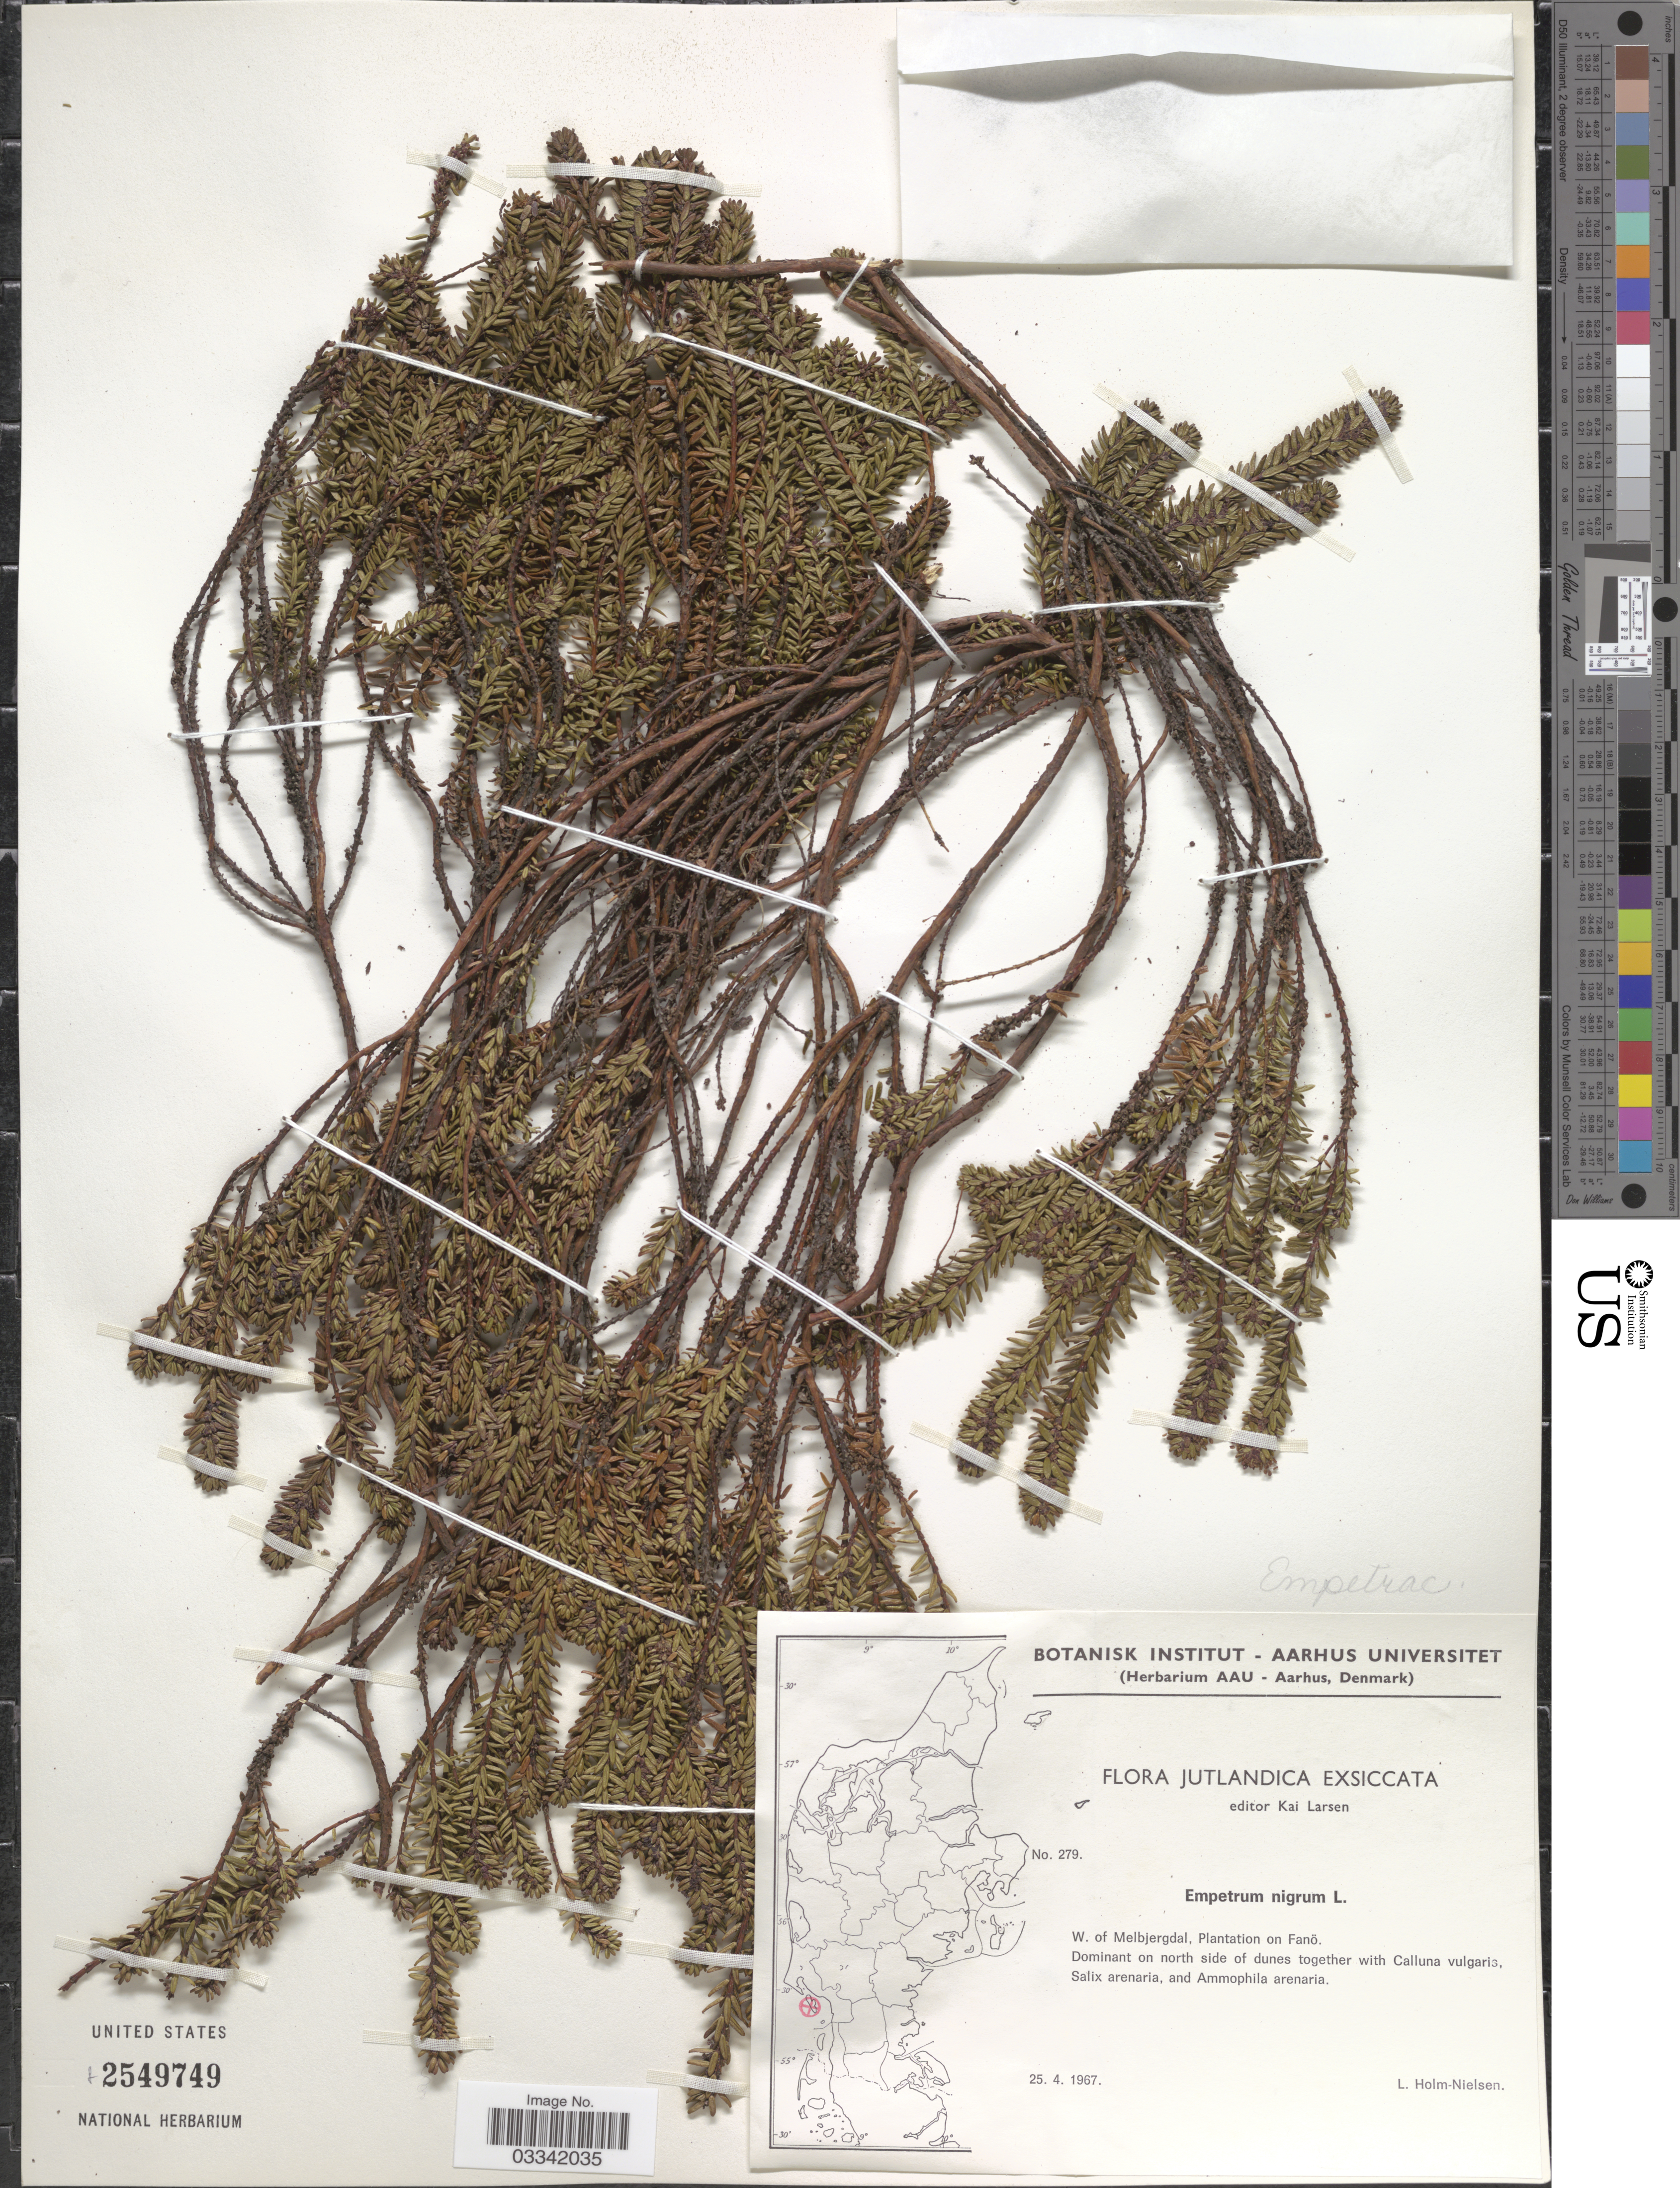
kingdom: Plantae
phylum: Tracheophyta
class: Magnoliopsida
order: Ericales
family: Ericaceae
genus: Empetrum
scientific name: Empetrum nigrum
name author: L.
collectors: L. Holm-Nielsen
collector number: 279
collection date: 1967-04-25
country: Denmark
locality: Jutlandica, W. of Melbjergdal, Plantation on Fanö.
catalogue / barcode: US 2549749